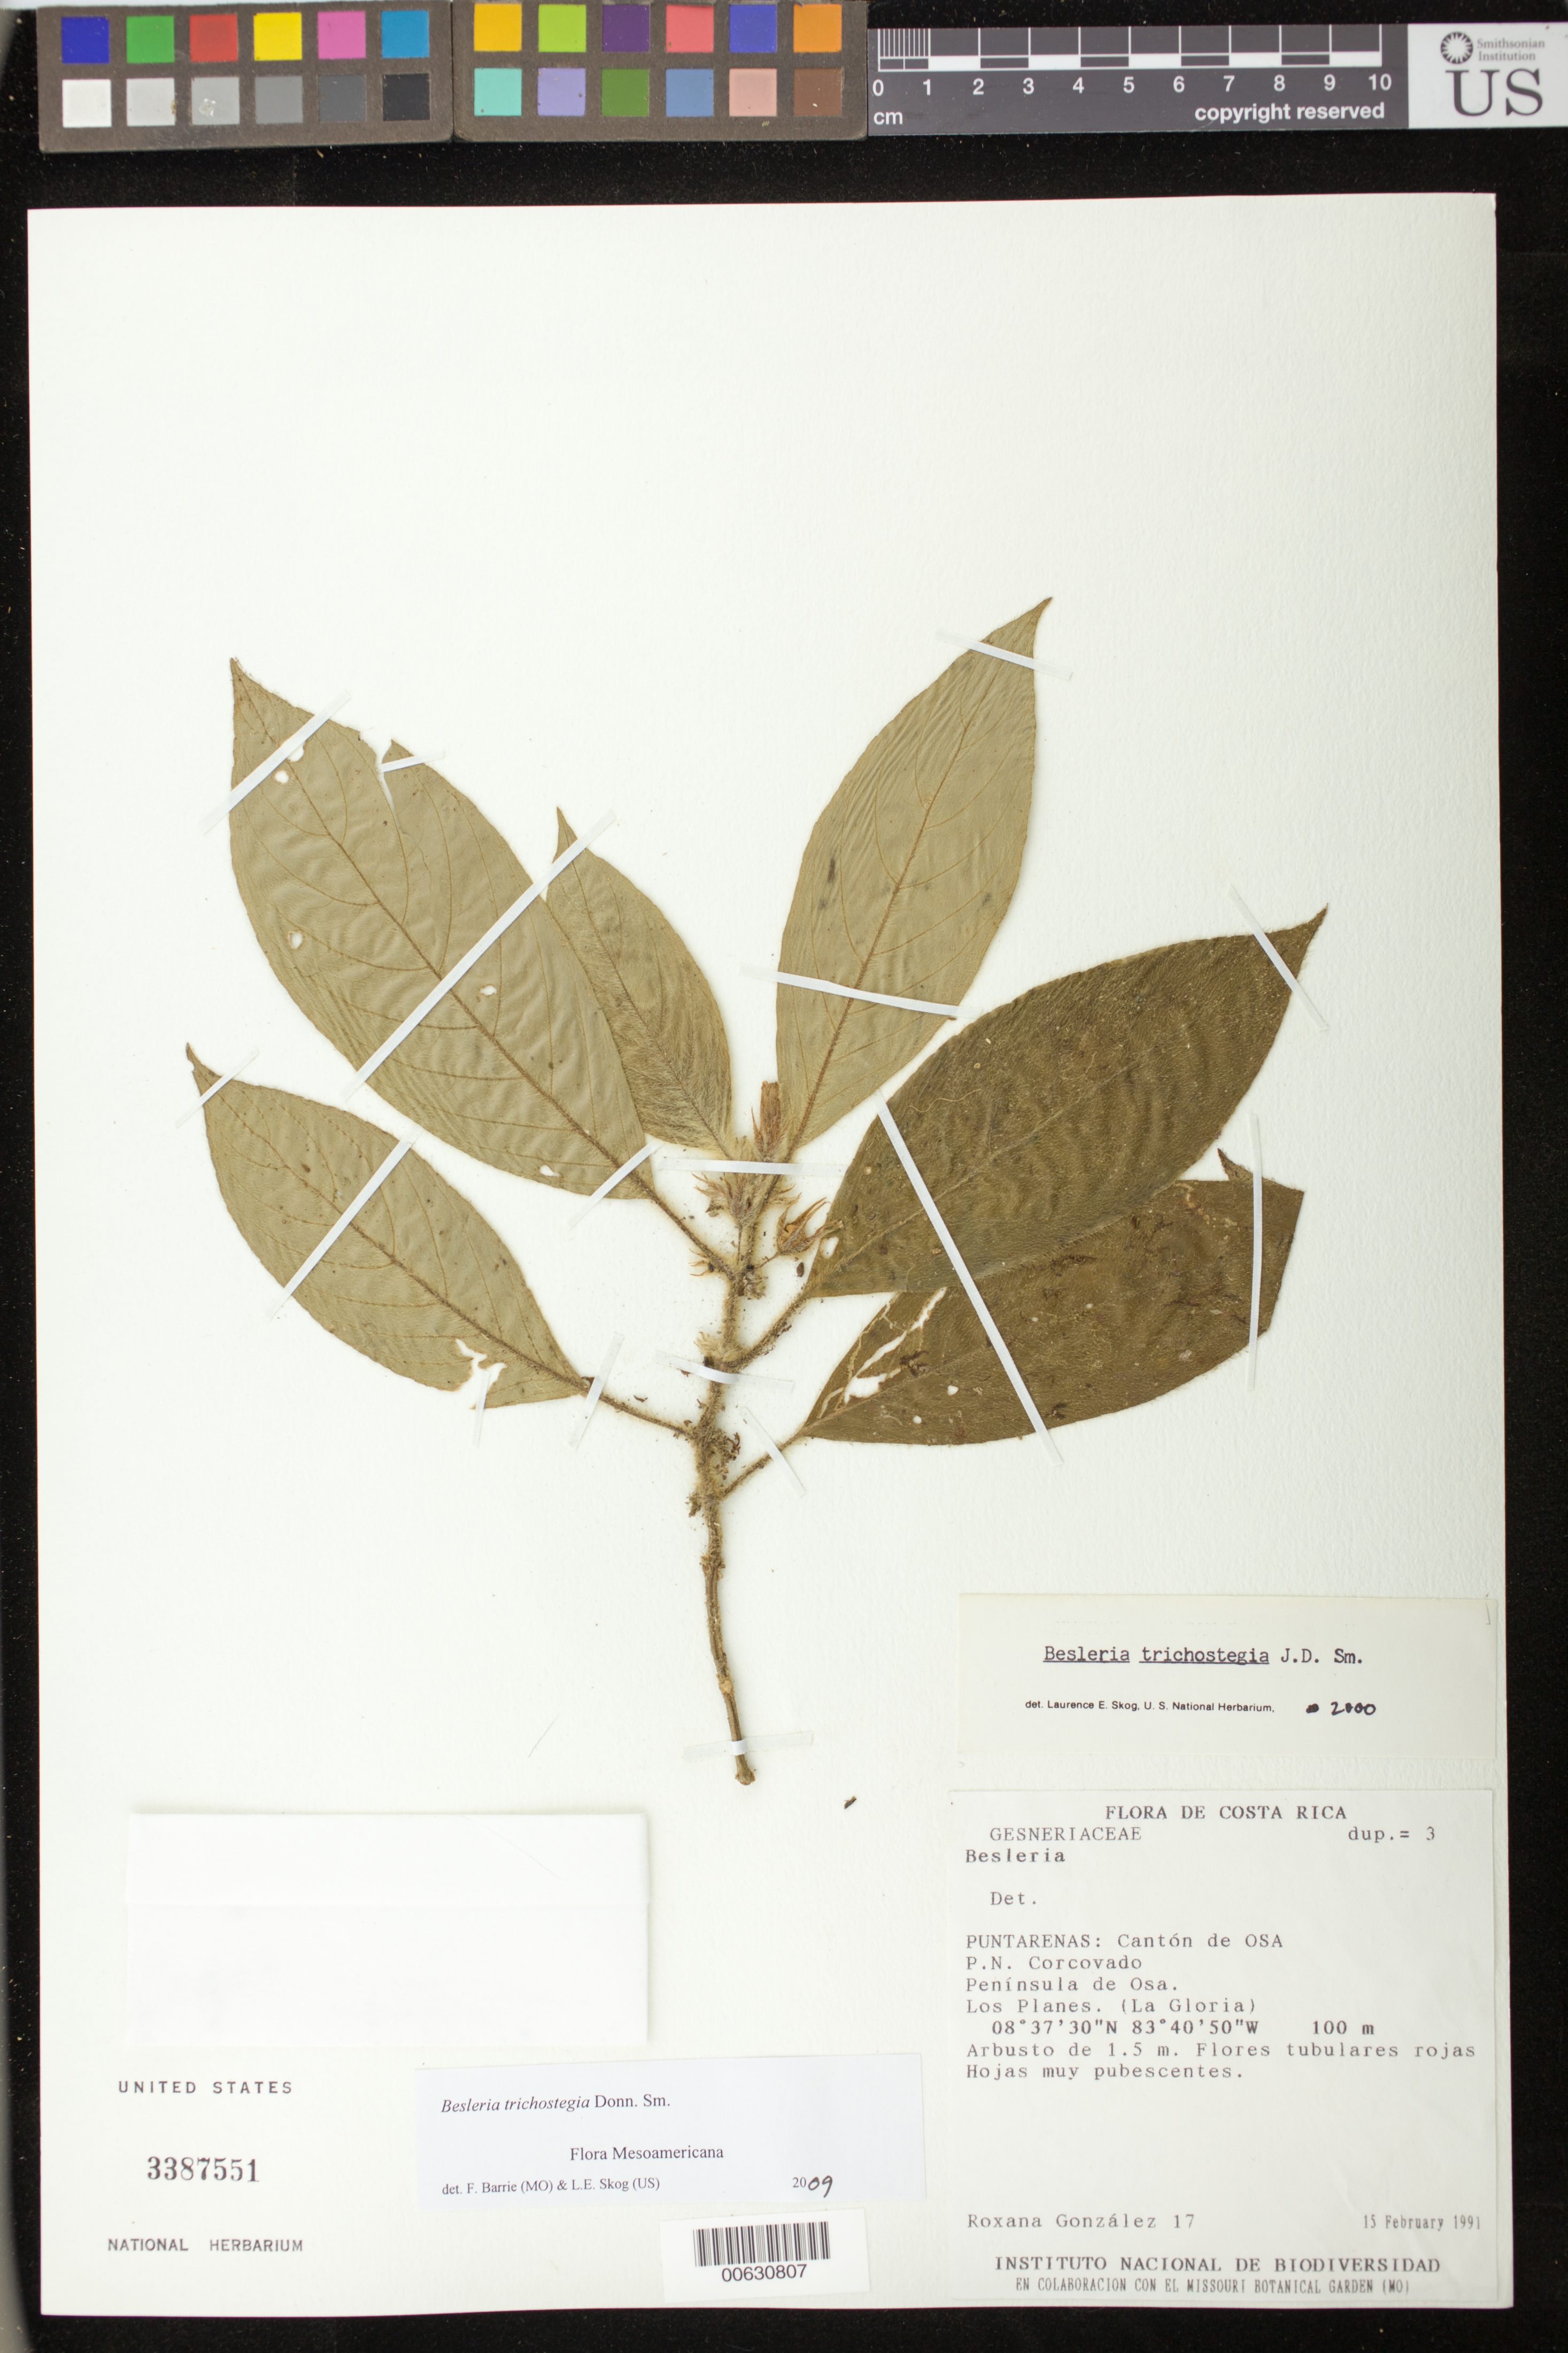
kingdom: Plantae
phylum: Tracheophyta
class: Magnoliopsida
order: Lamiales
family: Gesneriaceae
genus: Besleria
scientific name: Besleria trichostegia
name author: Donn. Sm.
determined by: Skog, Laurence E.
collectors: R. González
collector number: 17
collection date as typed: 15 Feb 1991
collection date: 1991-02-15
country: Costa Rica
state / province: Puntarenas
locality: Cantón de Osa, P.N. Corcovado, Península de Osa, Los Planes (La Gloria)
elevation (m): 100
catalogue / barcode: US 3387551